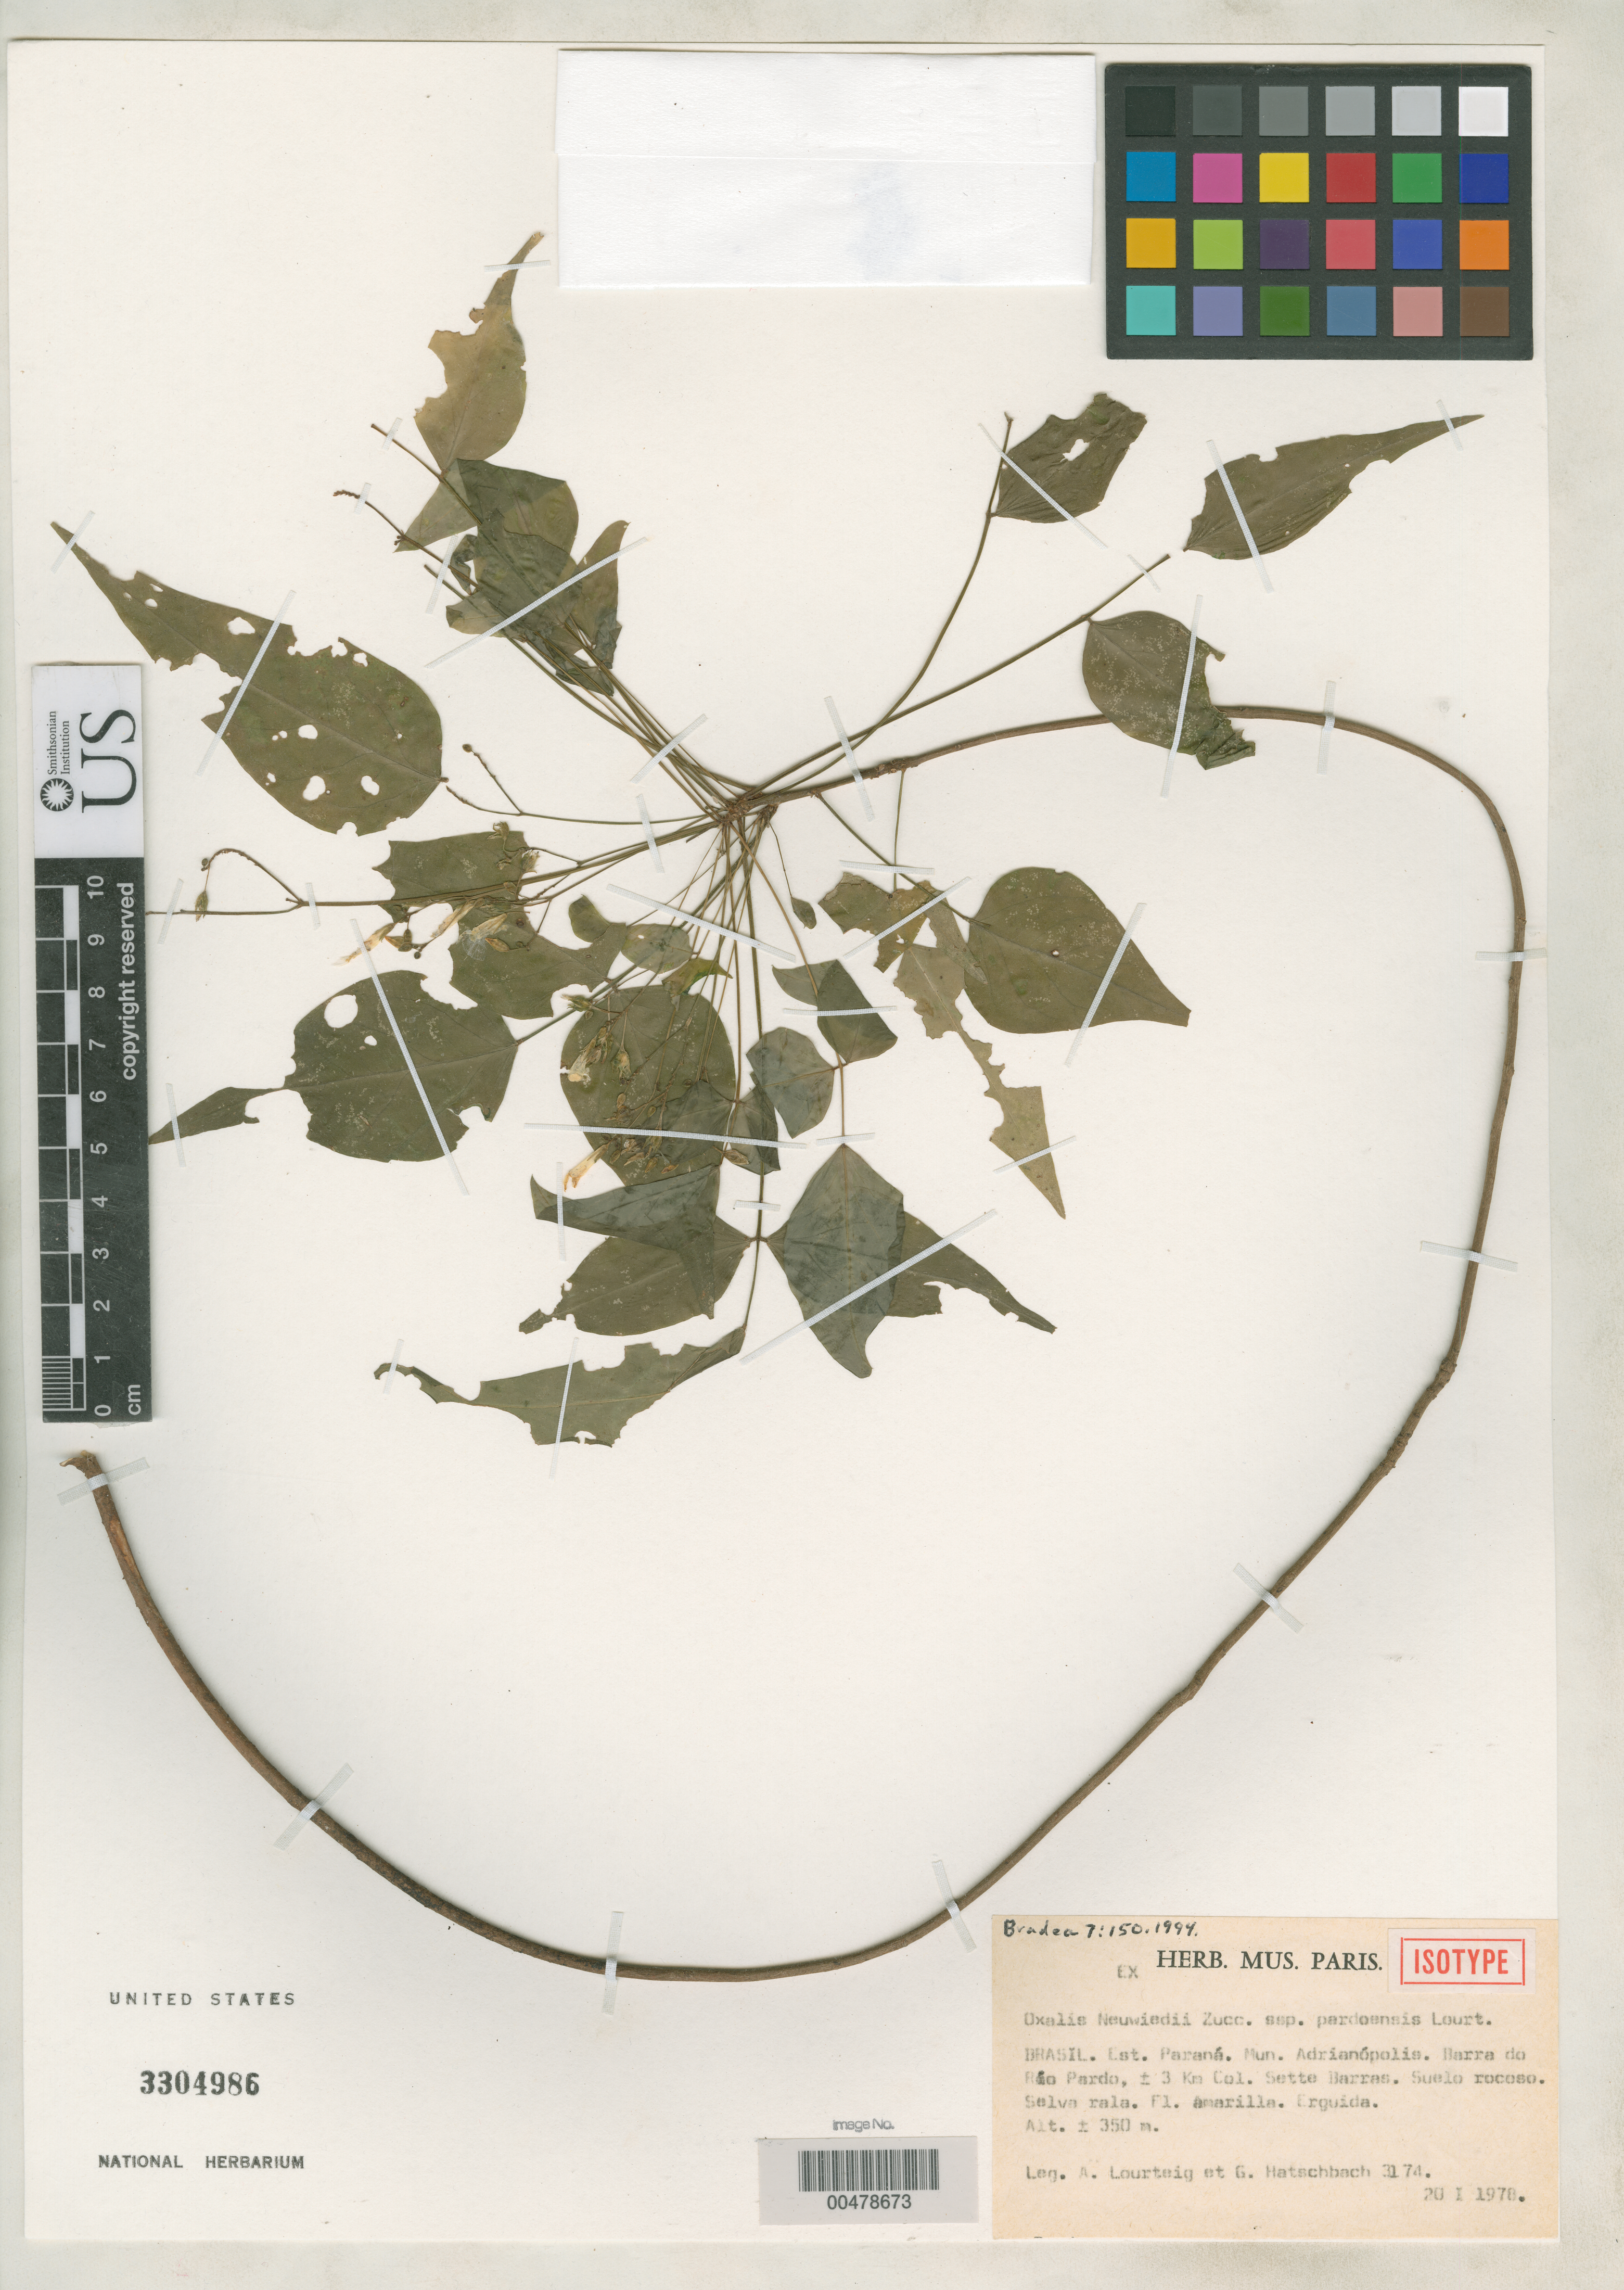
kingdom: Plantae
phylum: Tracheophyta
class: Magnoliopsida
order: Oxalidales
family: Oxalidaceae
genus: Oxalis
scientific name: Oxalis neuwiedii subsp. pardoensis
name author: Lourteig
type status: Isotype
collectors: A. Lourteig & G. Hatschbach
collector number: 3174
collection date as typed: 20 Jan 1978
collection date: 1978-01-20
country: Brazil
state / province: Paraná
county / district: Adrianopolis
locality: Barra do Rio Pardo, ca. 3 km Col. Sette Barras.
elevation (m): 350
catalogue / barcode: US 3304986